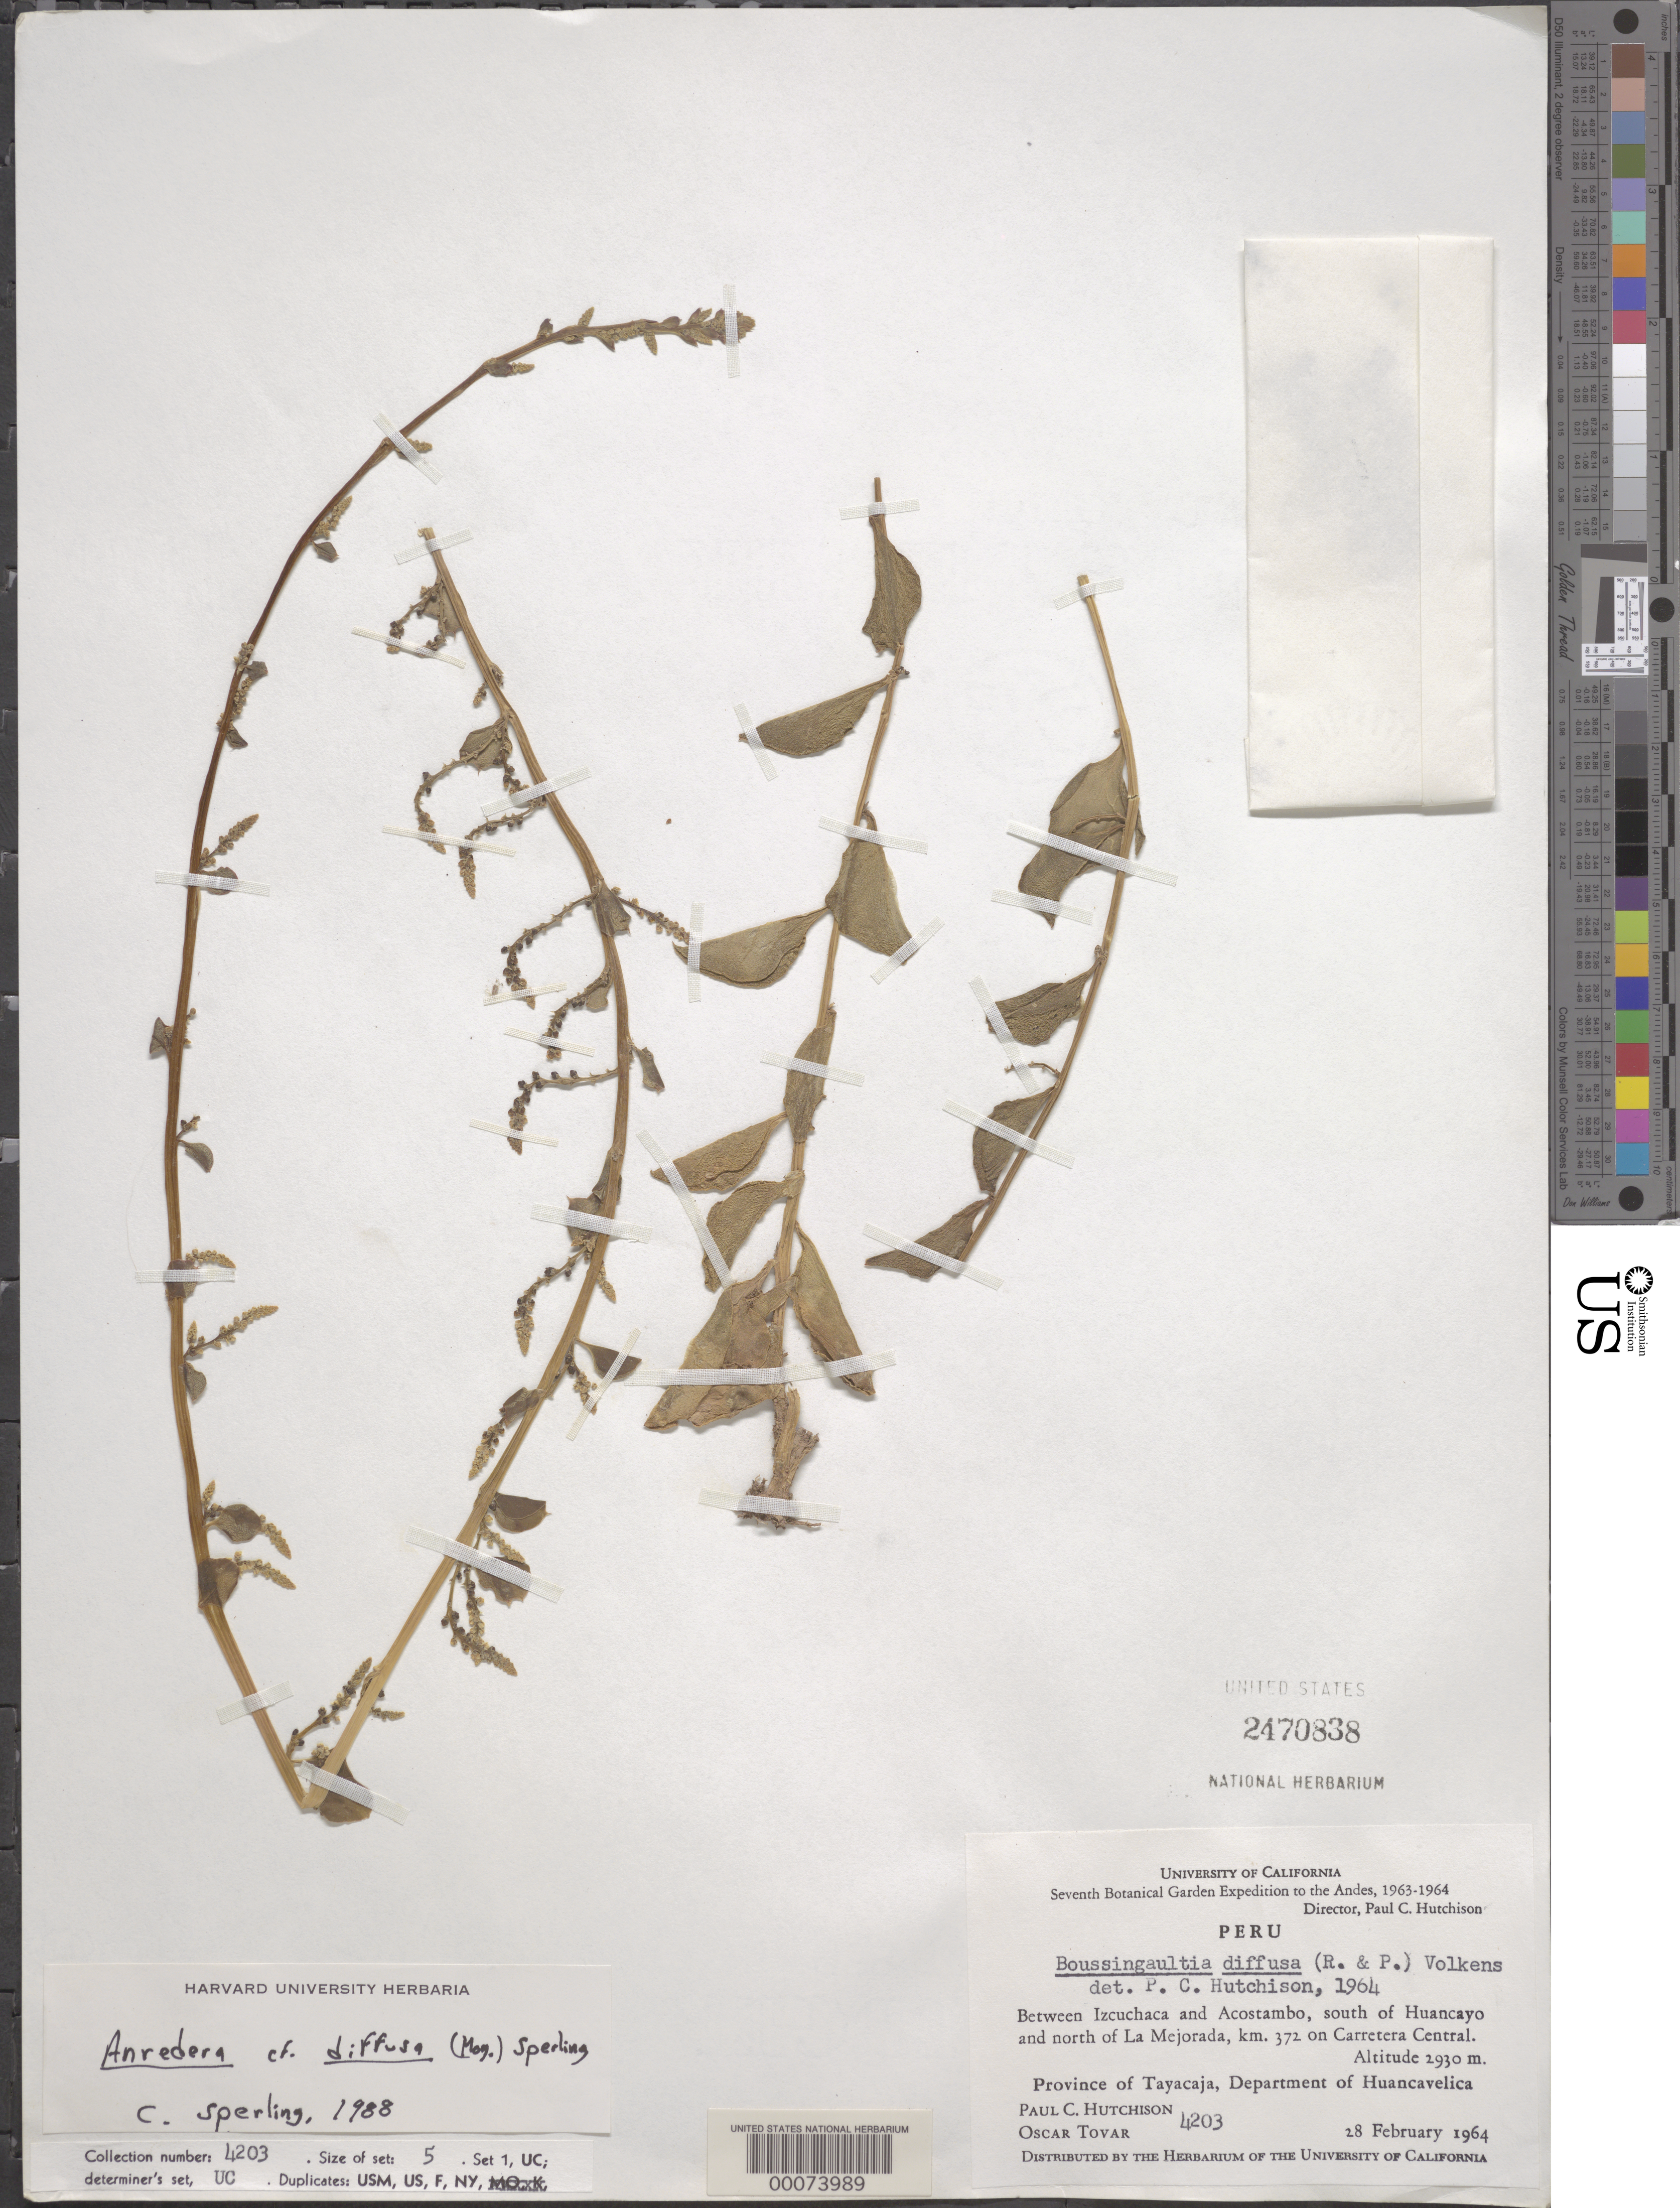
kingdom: Plantae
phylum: Tracheophyta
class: Magnoliopsida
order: Caryophyllales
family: Basellaceae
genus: Anredera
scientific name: Anredera diffusa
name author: (Moq.) Sperling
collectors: P. C. Hutchison & Ó. Tovar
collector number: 4203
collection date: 1964-02-28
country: Peru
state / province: Huancavelica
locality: Andes. Between Izcuchaca and Acostambo, south of Huancayo and north of La Mejorada, km. 372 on Carretera Central. Province of Tayacaja, Department of Huancavelica.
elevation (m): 2930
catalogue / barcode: US 2470838